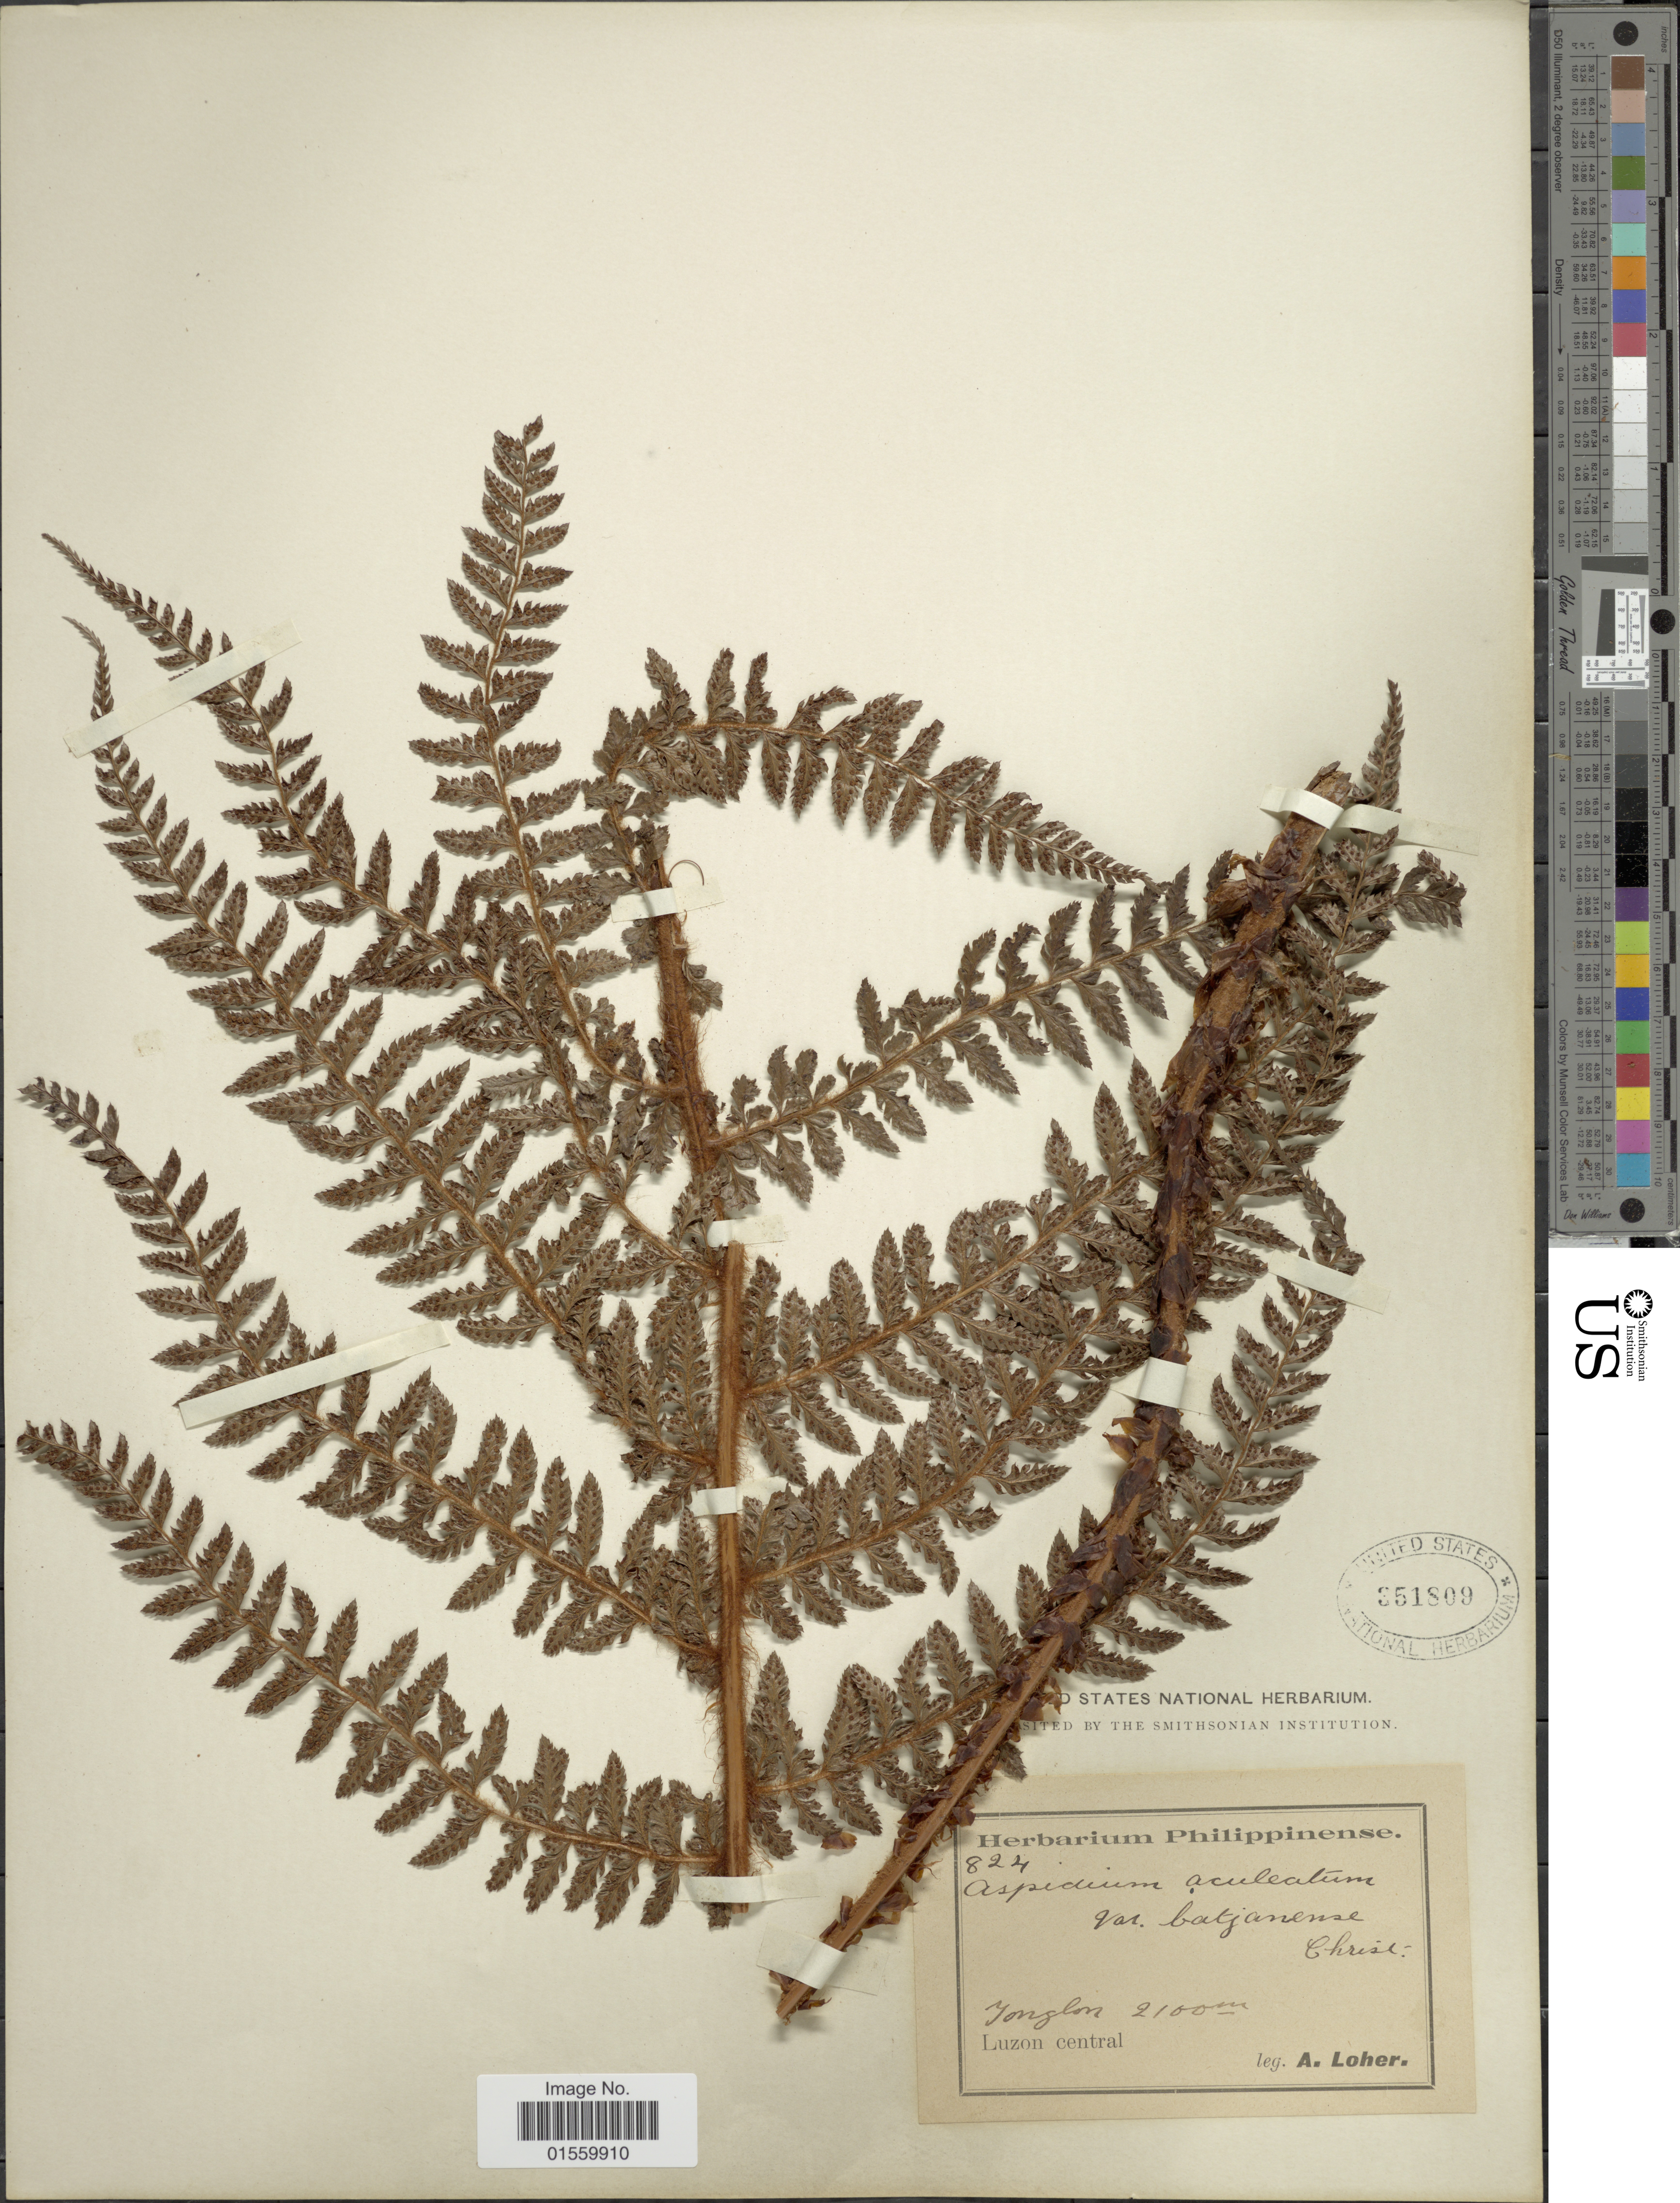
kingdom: Plantae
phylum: Tracheophyta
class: Polypodiopsida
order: Polypodiales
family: Dryopteridaceae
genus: Polystichum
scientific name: Polystichum aculeatum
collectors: A. Loher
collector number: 824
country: Philippines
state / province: Central Luzon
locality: Tonglon, Luzon Central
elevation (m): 2100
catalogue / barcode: US 351809